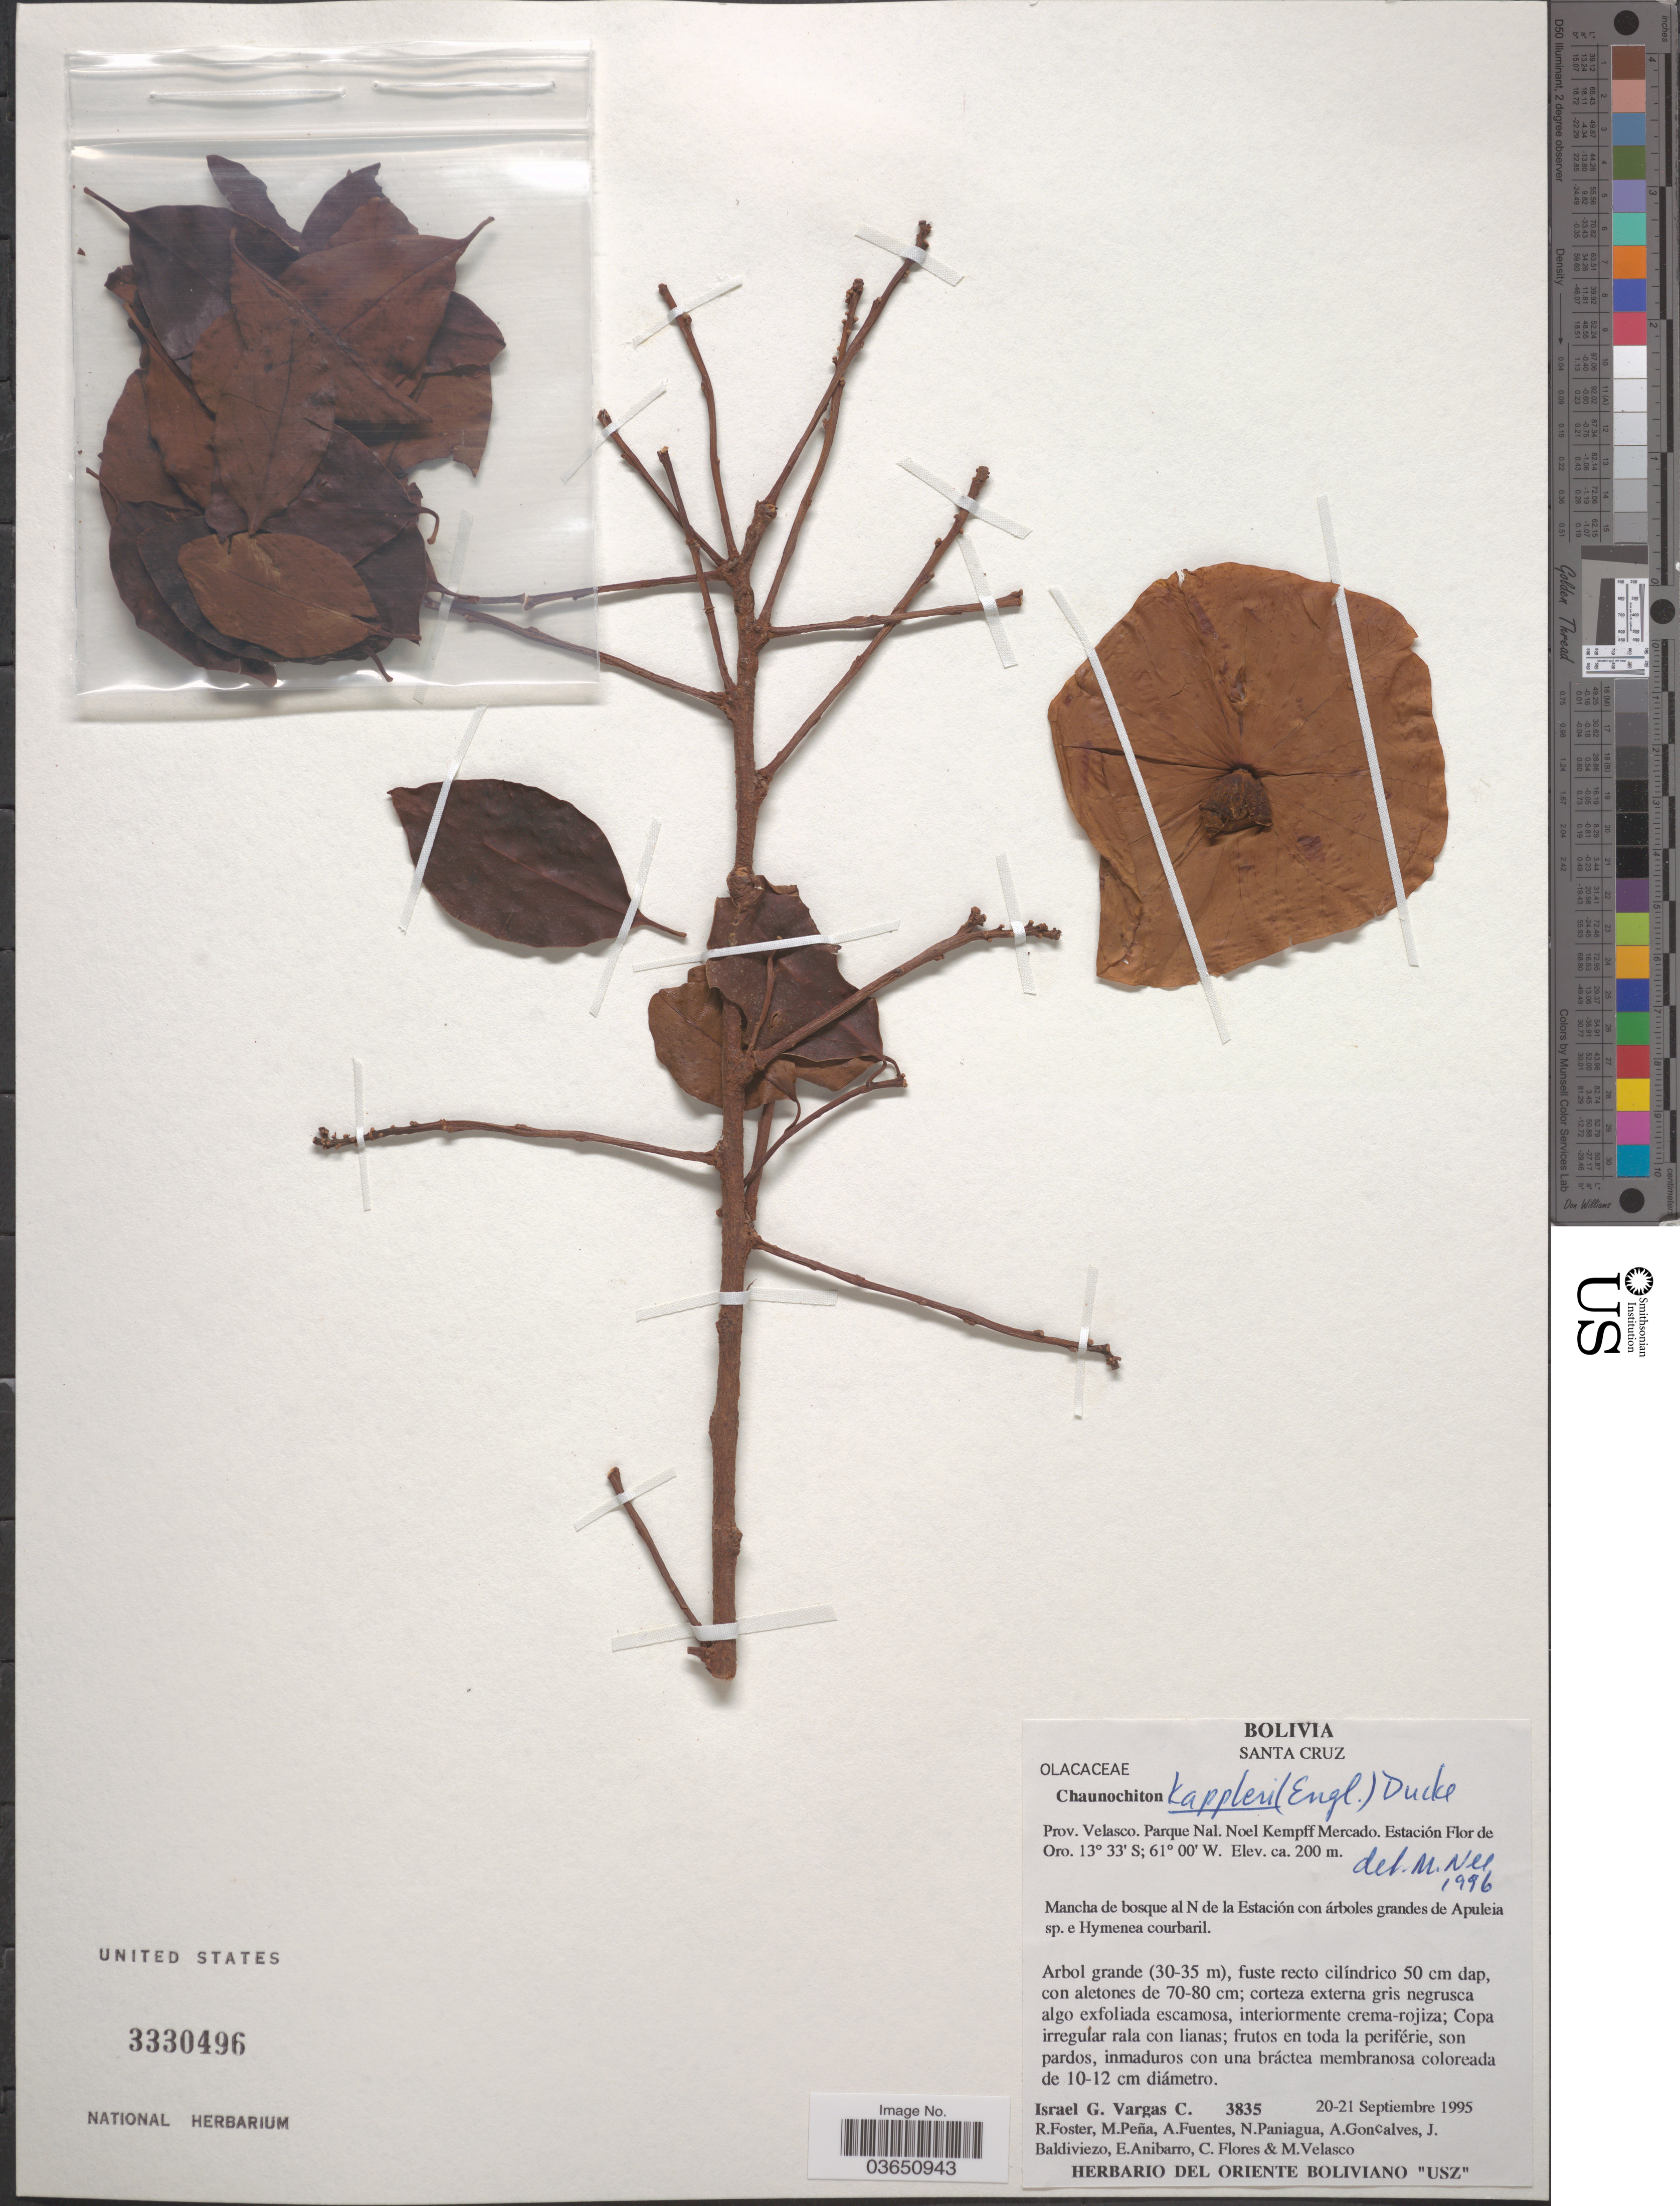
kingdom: Plantae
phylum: Tracheophyta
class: Magnoliopsida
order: Santalales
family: Aptandraceae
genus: Chaunochiton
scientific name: Chaunochiton kappleri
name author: (Sagot ex Engl.) Ducke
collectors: I. G. Vargas C., R. Foster, M. Peña, A. Fuentes & et al.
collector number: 3835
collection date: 1995-09-20/1995-09-21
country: Bolivia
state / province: Santa Cruz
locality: Prov. Velasco. Parque Nal. Noel Kempff Mercado. Estación Flor de Oro. Mancha de bosque al N de la Estación.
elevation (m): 200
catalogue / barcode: US 3330496